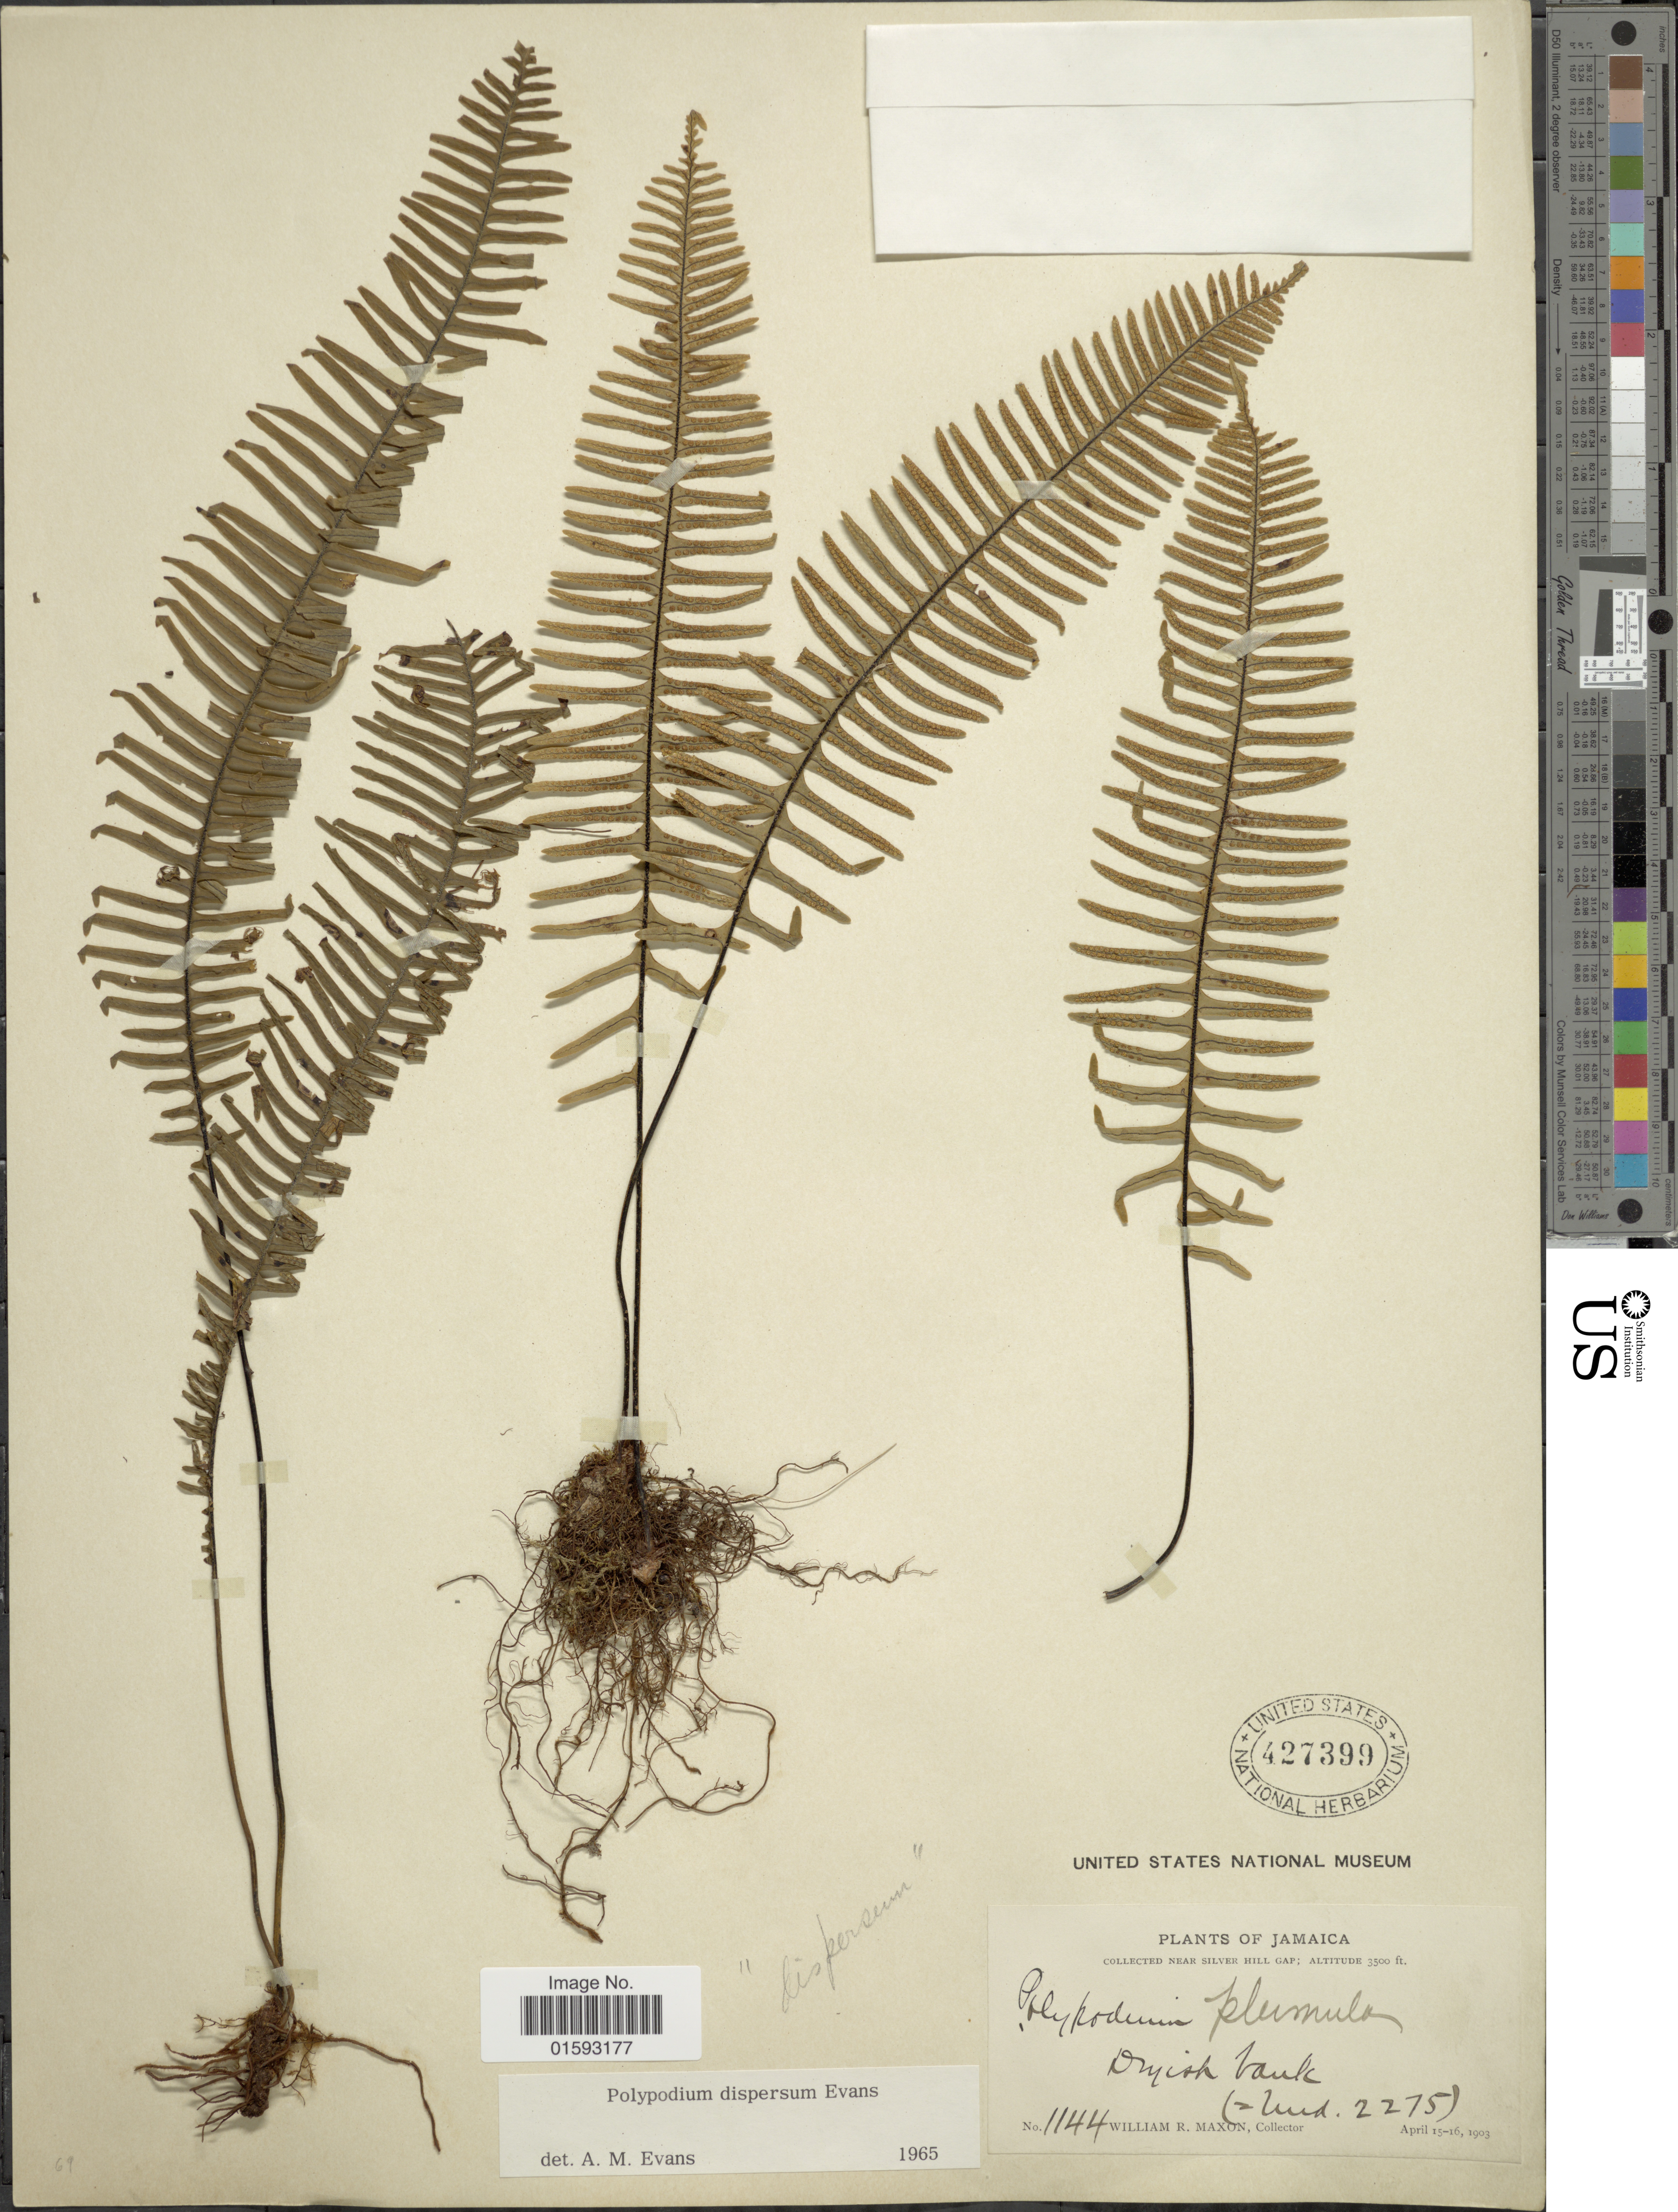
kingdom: Plantae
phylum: Tracheophyta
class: Polypodiopsida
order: Polypodiales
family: Polypodiaceae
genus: Pecluma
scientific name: Pecluma dispersa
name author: (A.M. Evans) M.G. Price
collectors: W. R. Maxon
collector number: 1144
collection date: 1903-04-15/1903-04-16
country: Jamaica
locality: Near Silver Hill Gap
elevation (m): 1067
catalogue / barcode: US 427399